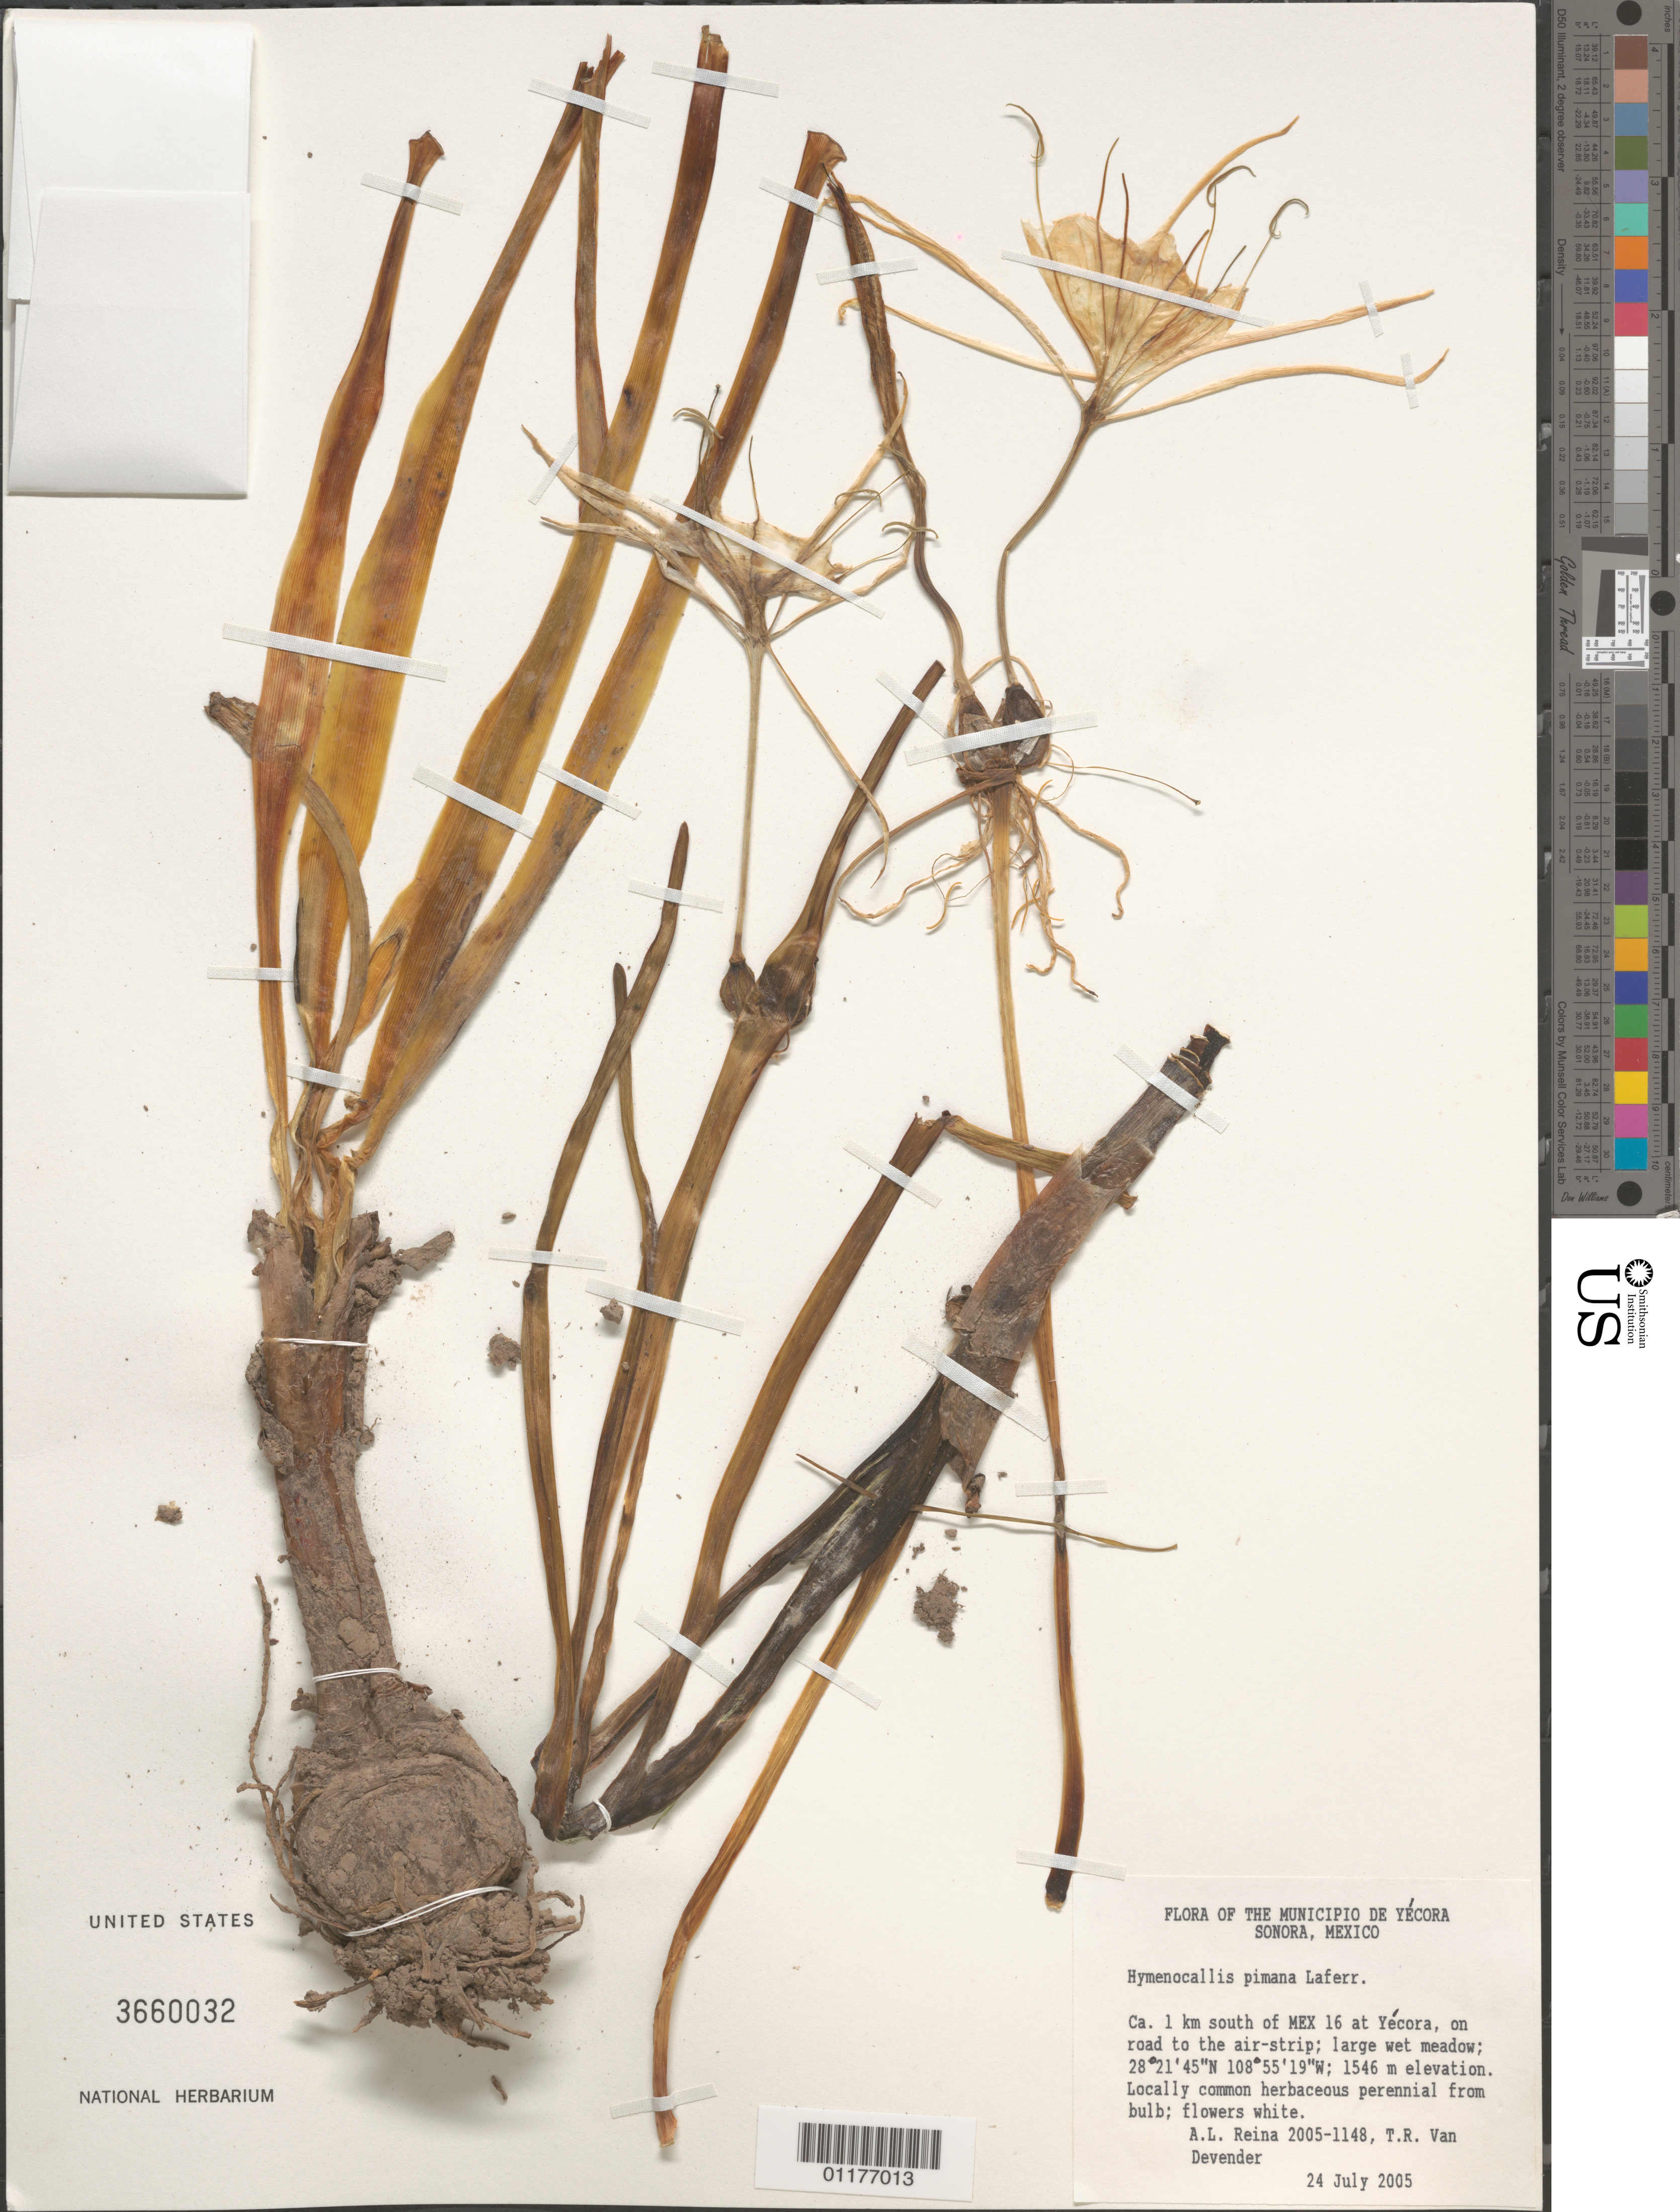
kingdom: Plantae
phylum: Tracheophyta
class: Liliopsida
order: Asparagales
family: Amaryllidaceae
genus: Hymenocallis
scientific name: Hymenocallis pimana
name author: Laferr.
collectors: A. L. Reina G. & T. R. Van Devender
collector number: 2005-1148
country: Mexico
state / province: Sonora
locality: S of Mex 16 at Yecora on road to the airstrip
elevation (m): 1546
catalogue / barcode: US 3660032